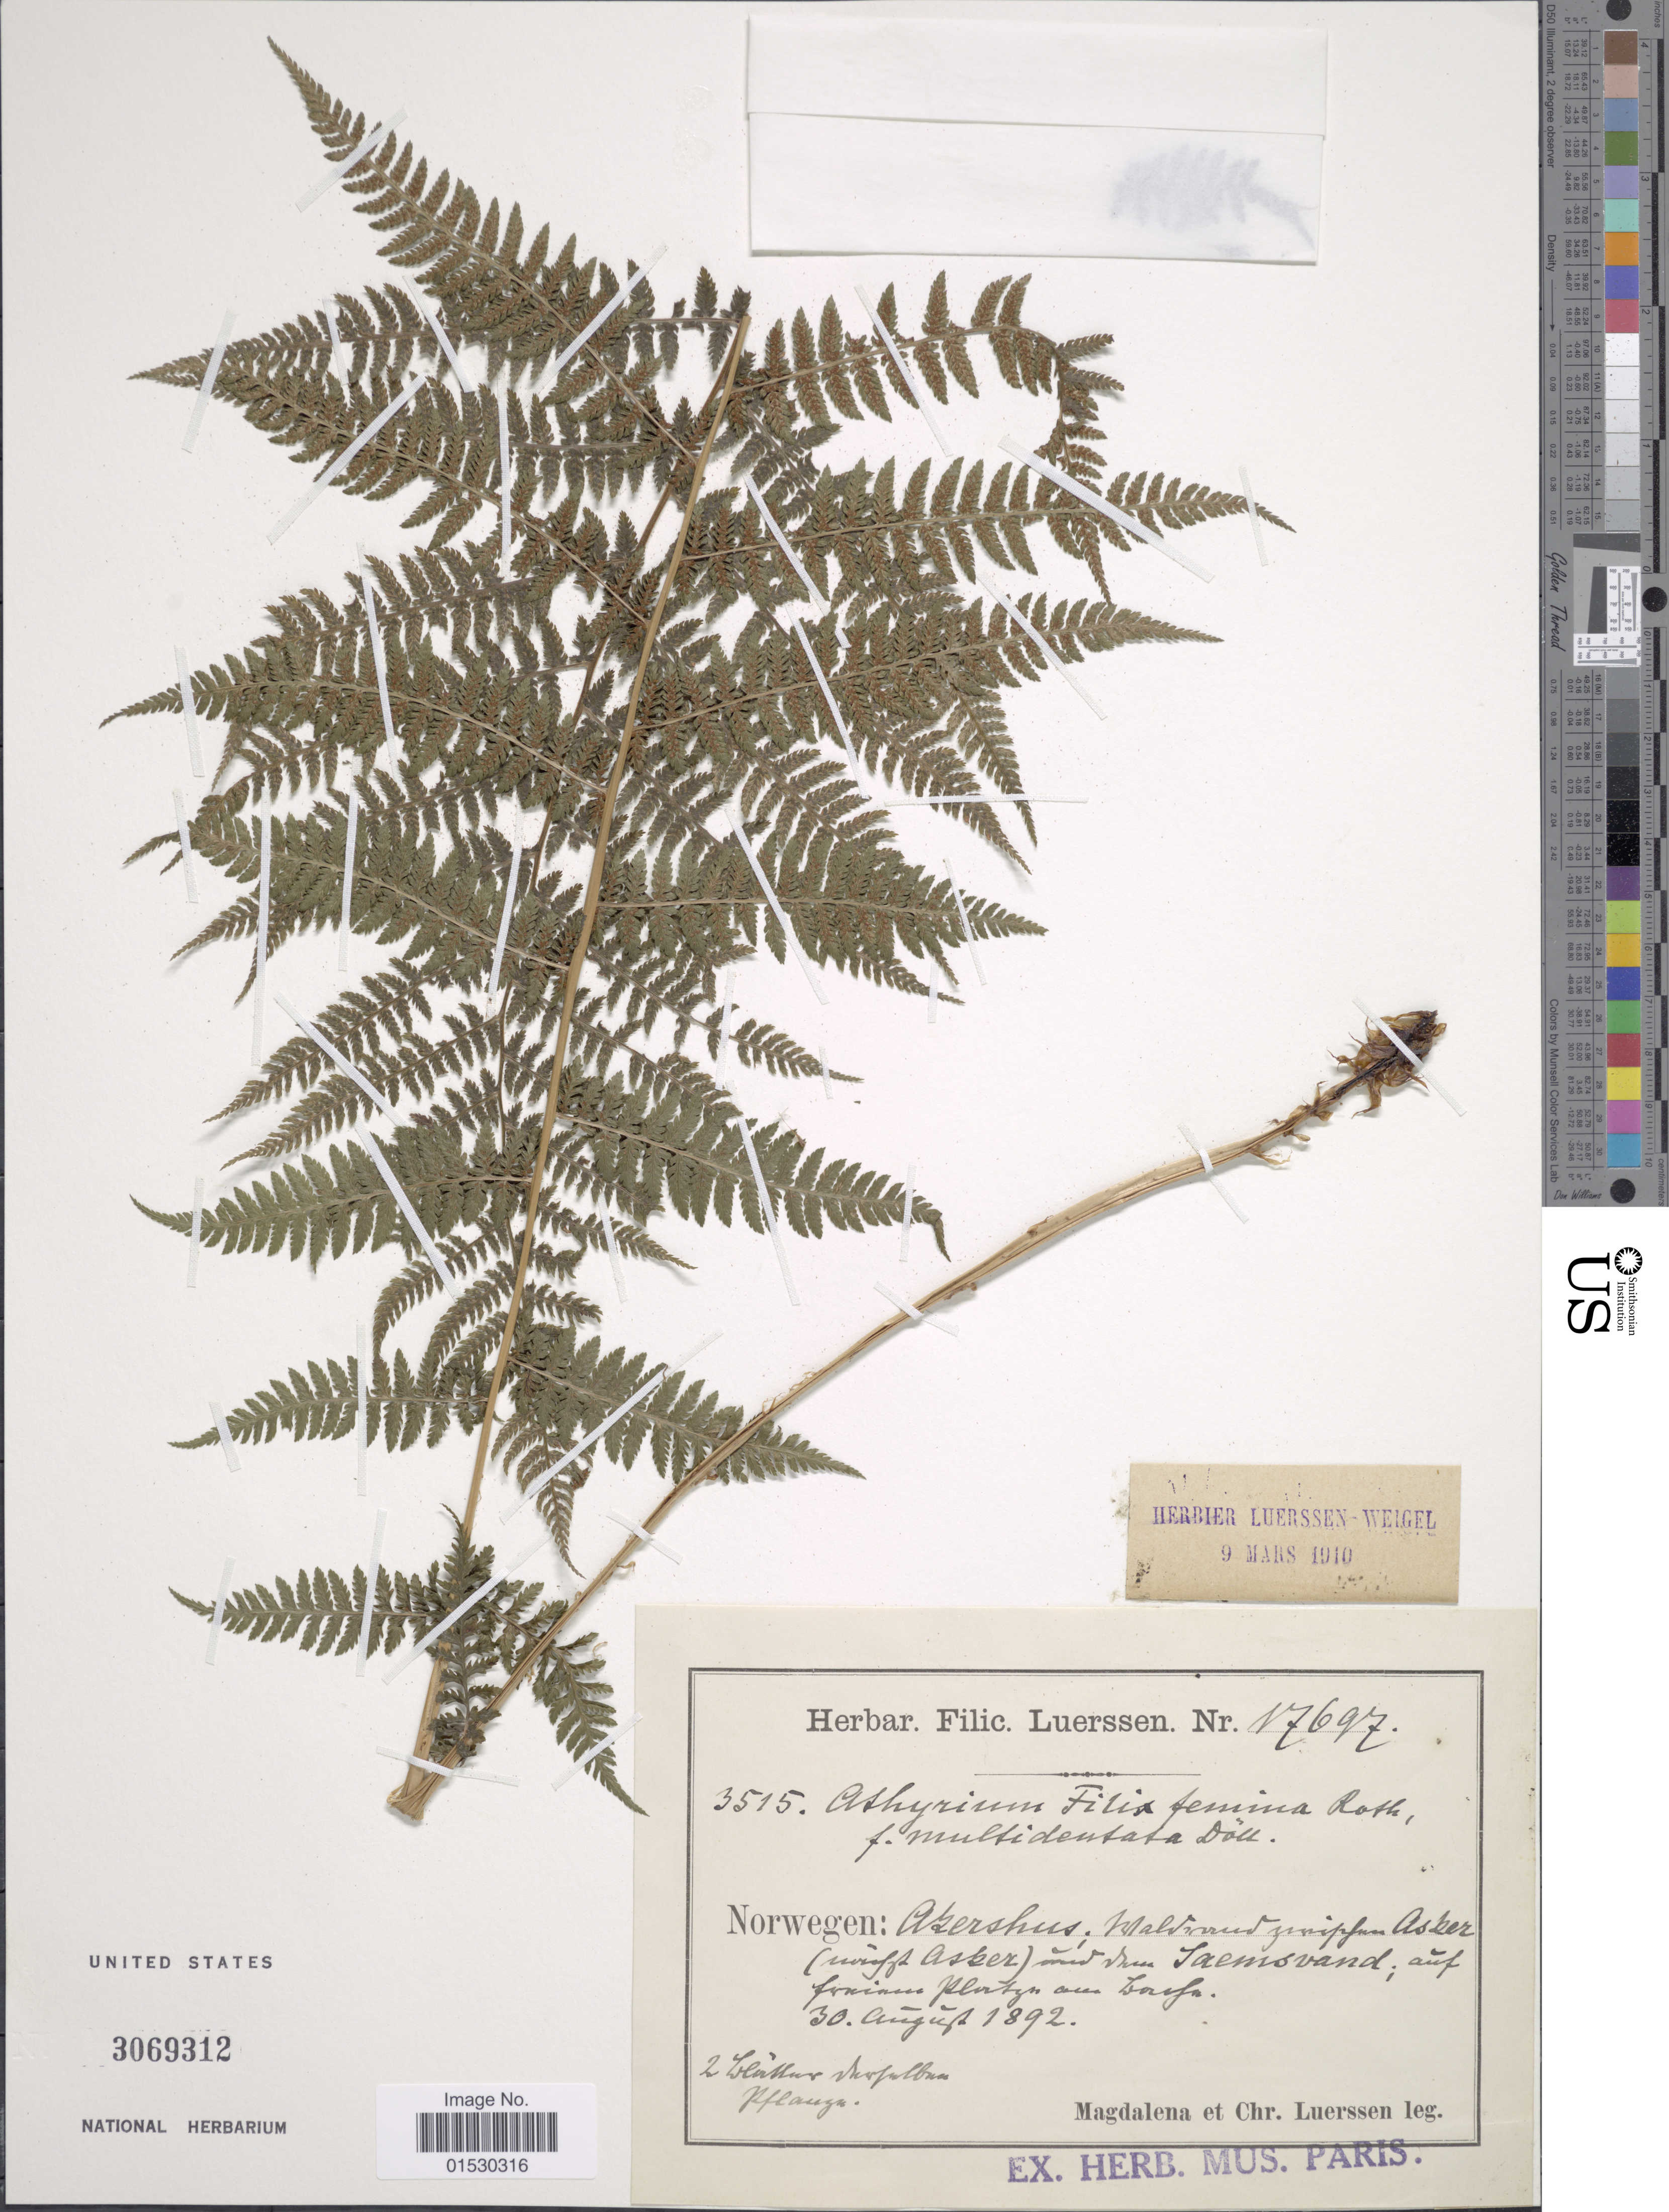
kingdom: Plantae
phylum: Tracheophyta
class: Polypodiopsida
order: Polypodiales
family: Athyriaceae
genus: Athyrium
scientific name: Athyrium filix-femina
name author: (L.) Roth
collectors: Magdalena & C. Luerssen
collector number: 3515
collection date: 1892-08-30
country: Norway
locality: Akershus Wald rund zunipfues asper (wrift Asber) mw Saemsvand; auf funion plartin au Zoufa [interpreted]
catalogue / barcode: US 3069312